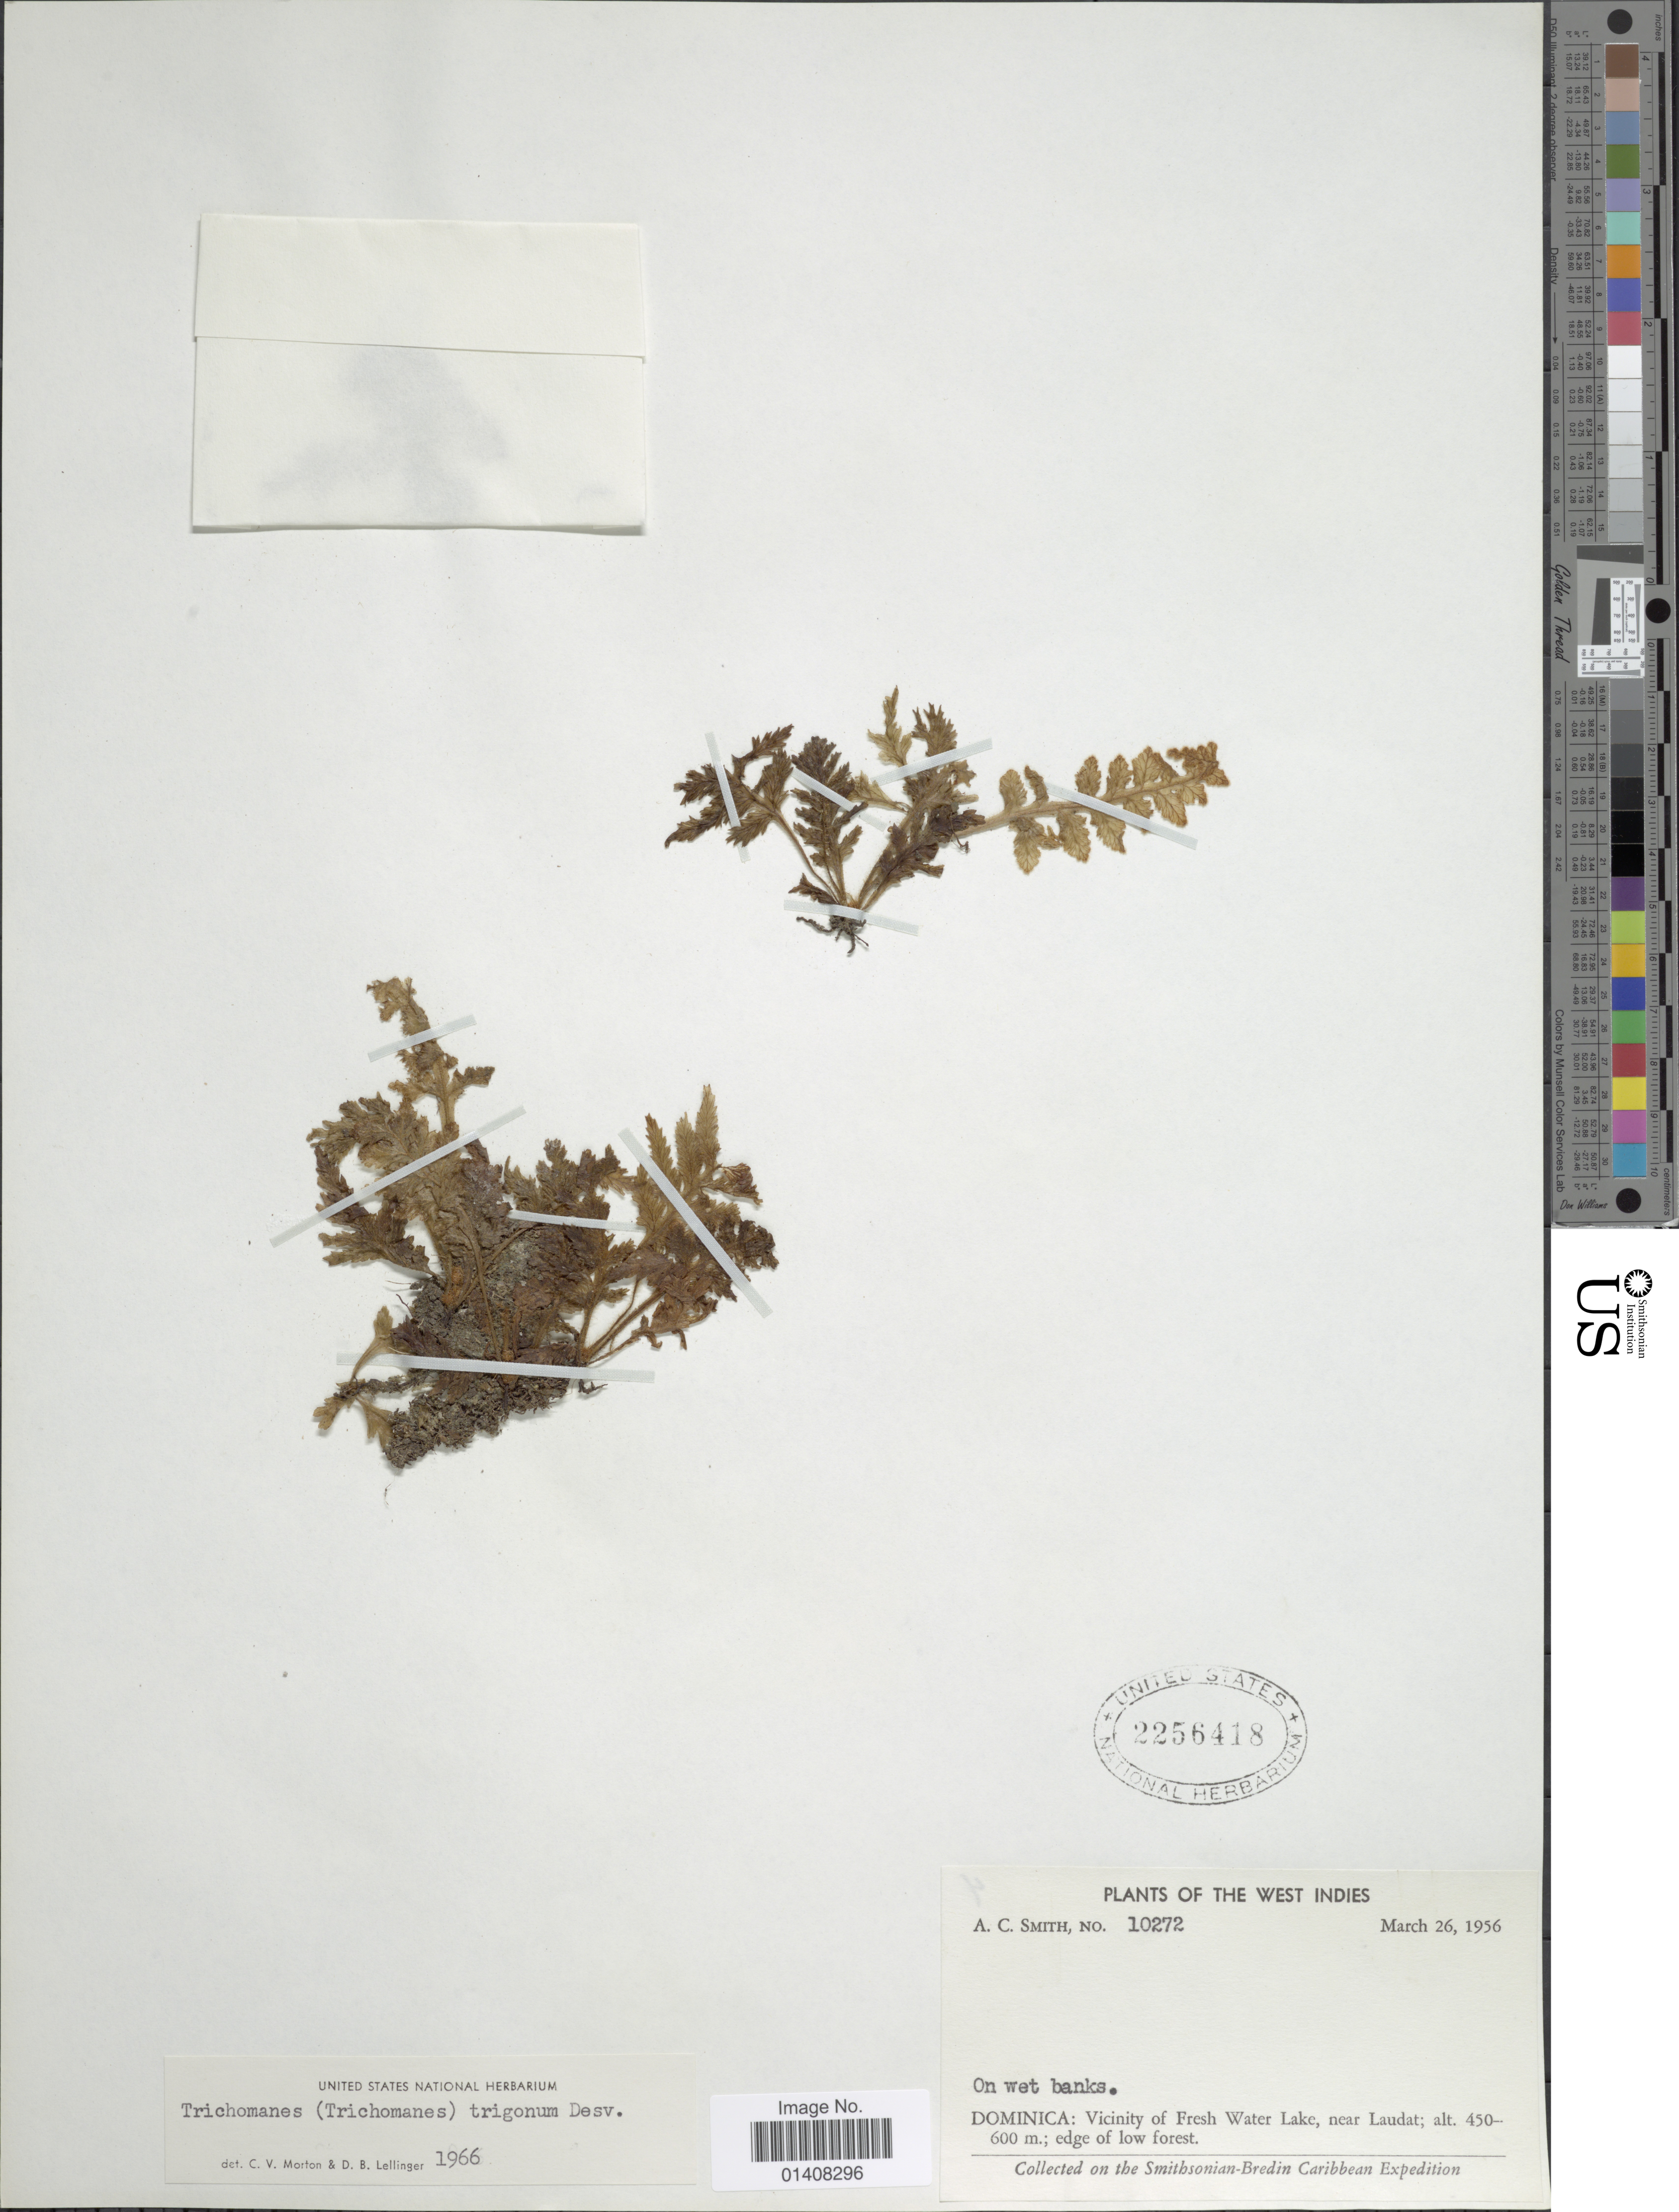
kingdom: Plantae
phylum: Tracheophyta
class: Polypodiopsida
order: Hymenophyllales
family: Hymenophyllaceae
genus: Trichomanes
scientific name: Trichomanes trigonum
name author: Desv.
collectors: A. C. Smith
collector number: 10272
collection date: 1956-03-26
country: Dominica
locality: West Indies, Dominica: Vicinity of Fresh Water Lake, near Laudat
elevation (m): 450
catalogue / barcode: US 2256418